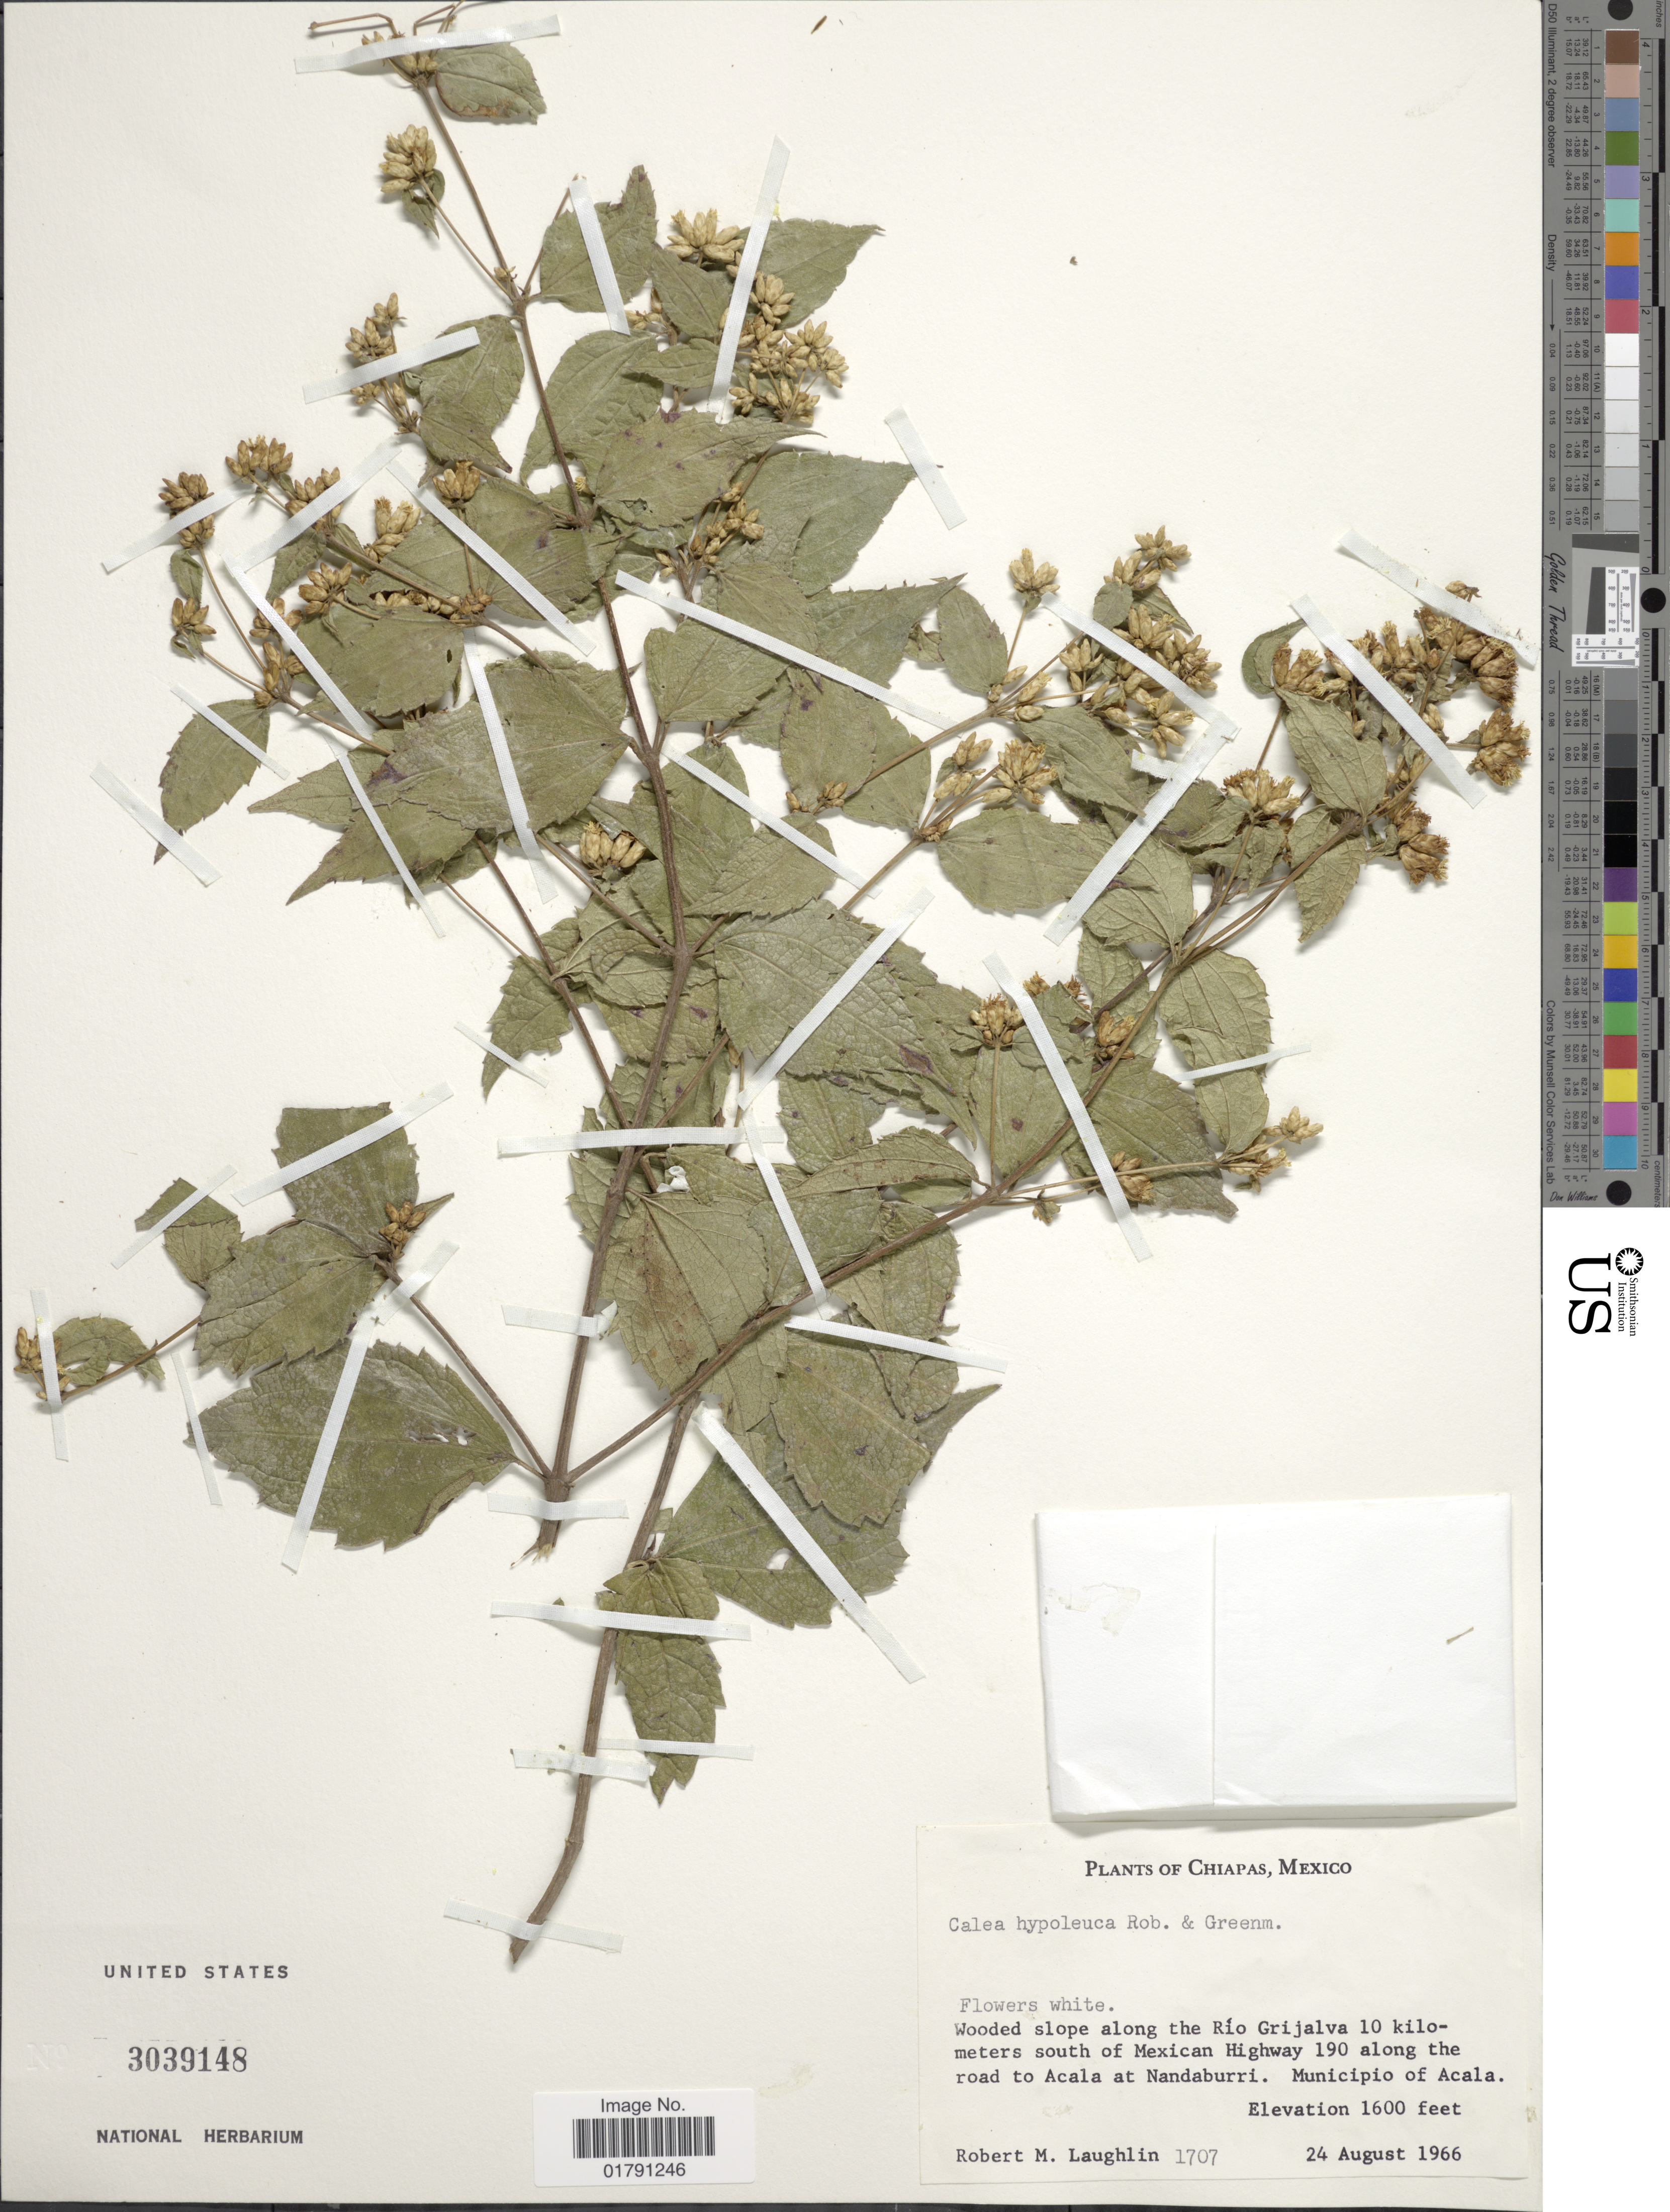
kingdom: Plantae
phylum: Tracheophyta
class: Magnoliopsida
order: Asterales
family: Asteraceae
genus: Calea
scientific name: Calea hypoleuca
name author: B.L. Rob. & Greenm.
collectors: R. M. Laughlin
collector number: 1707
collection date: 1966-08-24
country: Mexico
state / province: Chiapas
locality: Wooded slope along the Rio Grijalva 10 milometers south of Mexican Highway 190 along the road to Acala at Nandaburri, Municipio of Acala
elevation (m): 488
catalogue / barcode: US 3039148